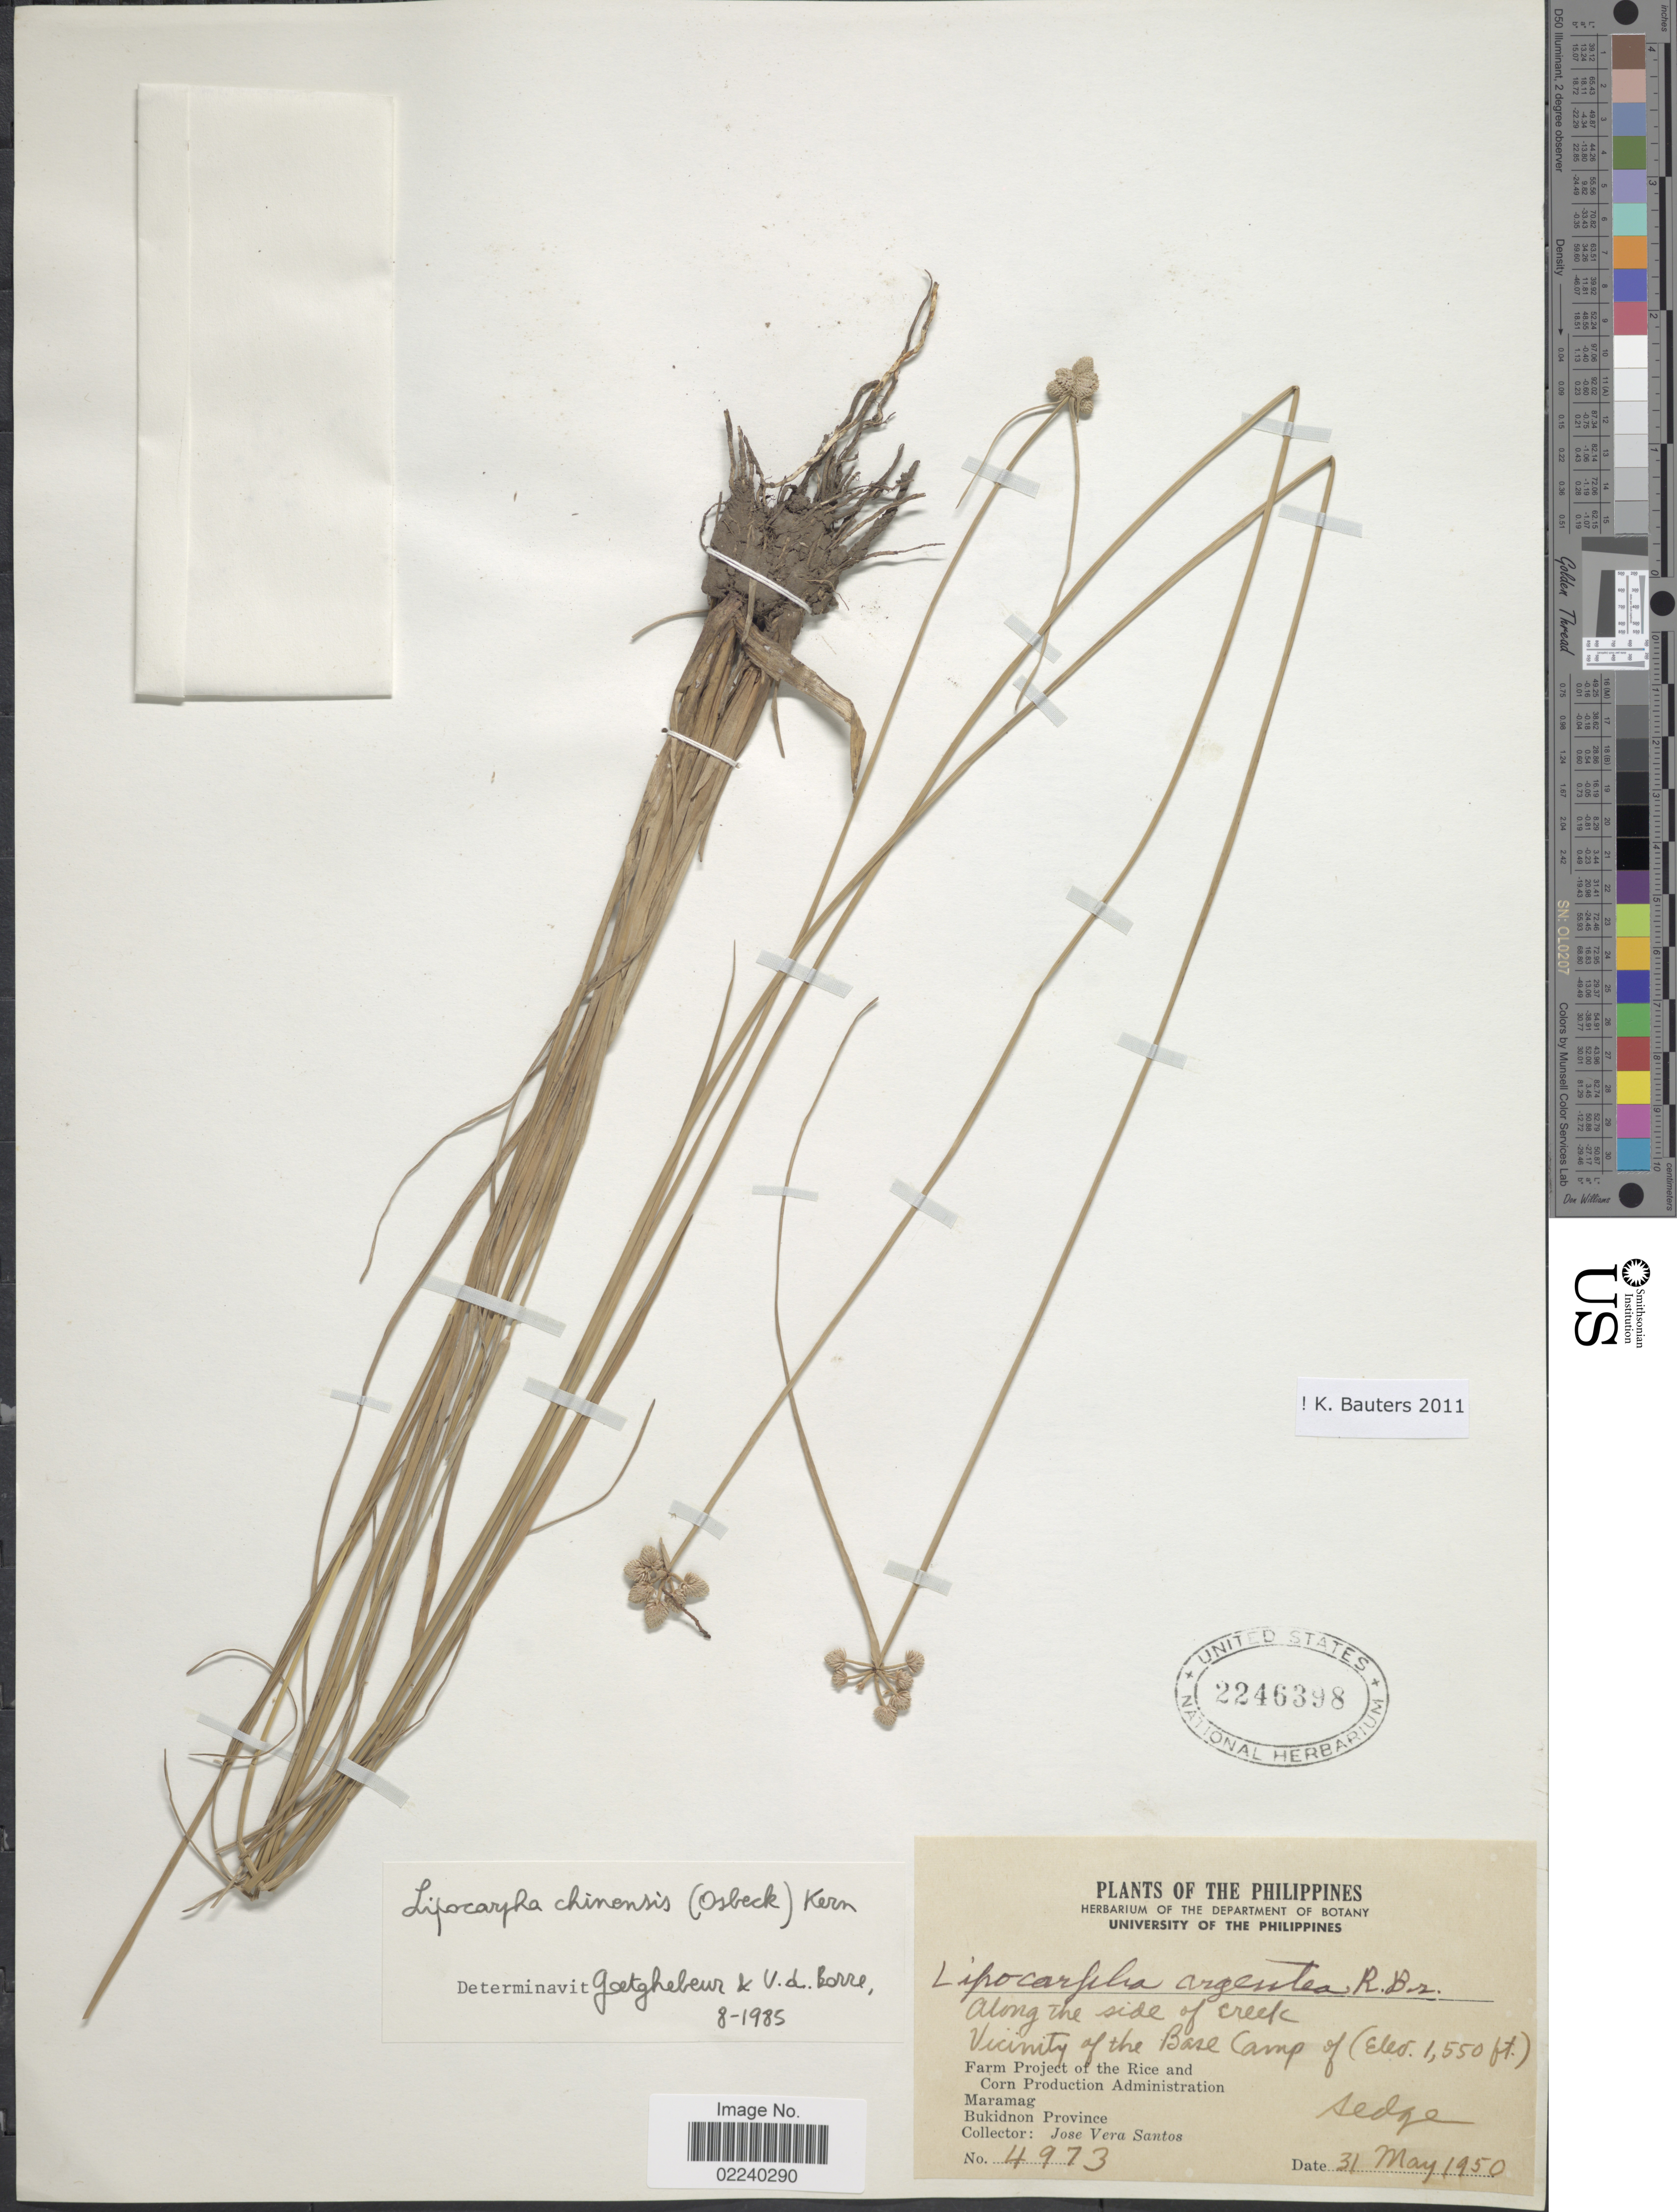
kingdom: Plantae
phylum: Tracheophyta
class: Liliopsida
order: Poales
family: Cyperaceae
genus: Cyperus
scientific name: Cyperus albescens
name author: (Steud.) Larridon & Govaerts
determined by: Strong, M. T., (US), Smithsonian Institution - National Museum of Natural History (UNITED STATES)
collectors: J. V. Santos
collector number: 4973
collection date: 1950-05-31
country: Philippines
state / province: Northern Mindanao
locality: Vicinity of the Base Camp of Farm Project of the Rice and Corn Production Administration, Maramag, Bukidnon Province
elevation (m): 472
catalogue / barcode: US 2246398